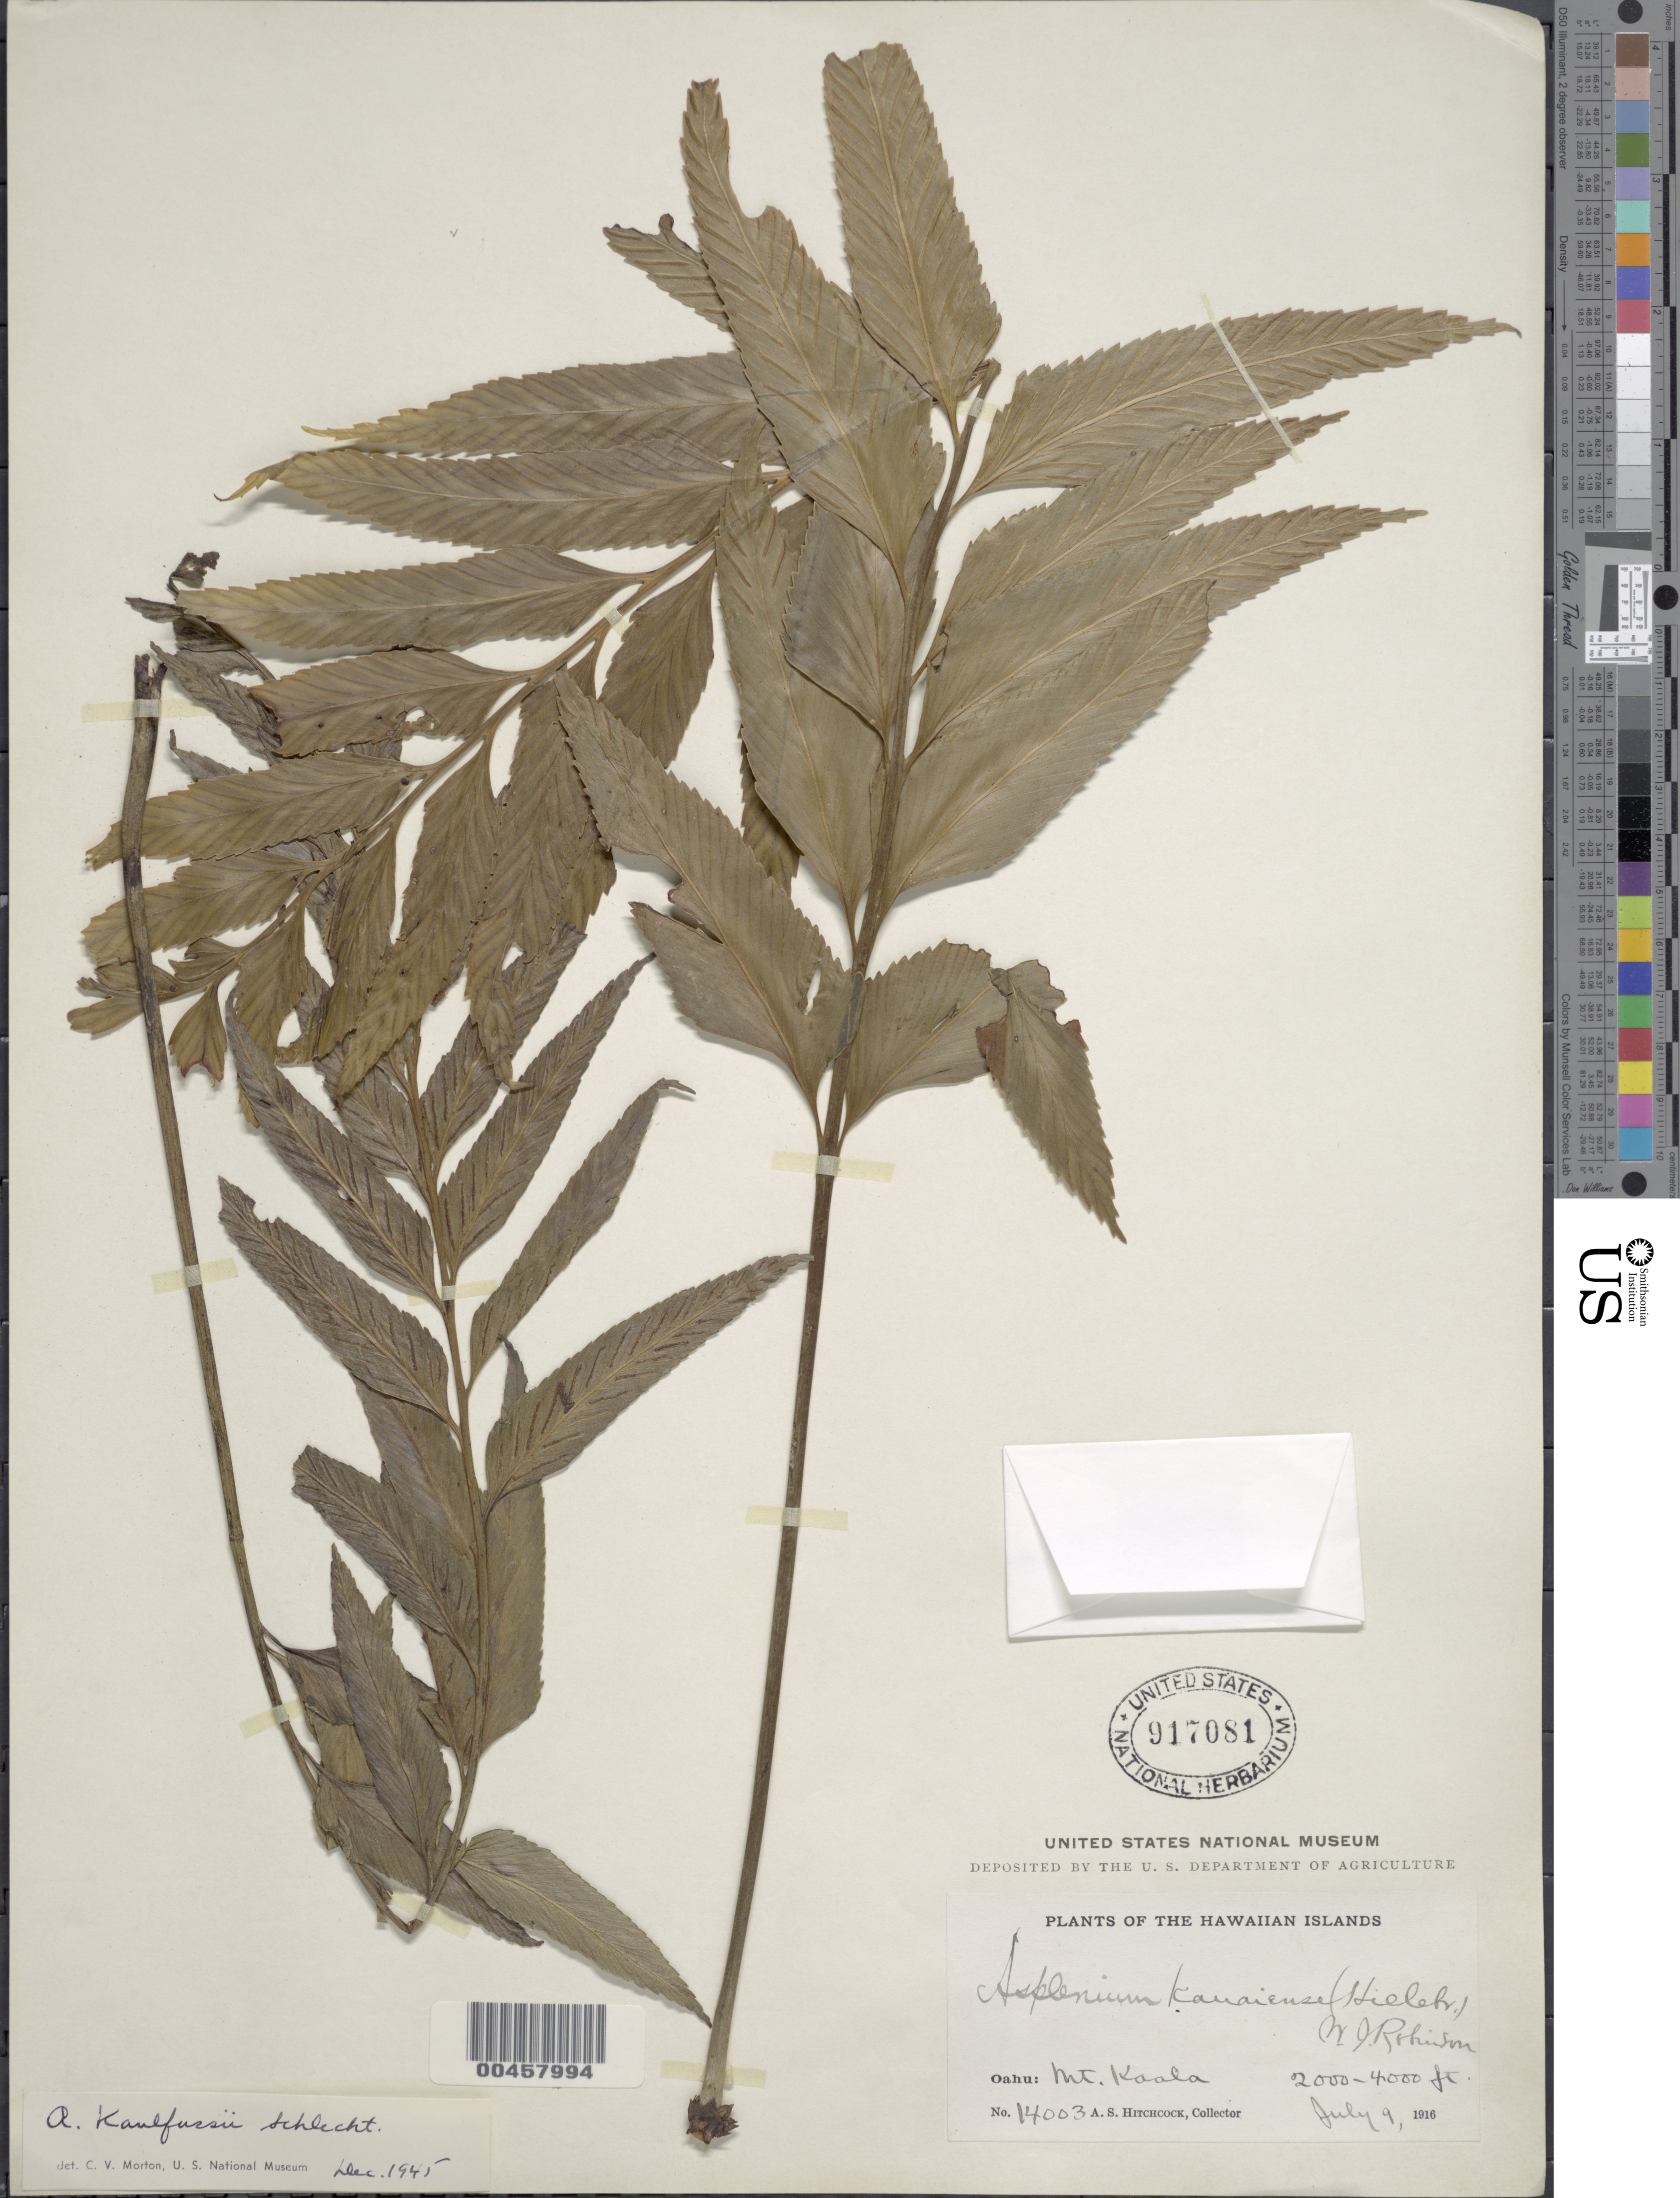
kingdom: Plantae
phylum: Tracheophyta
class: Polypodiopsida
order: Polypodiales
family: Aspleniaceae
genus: Asplenium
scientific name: Asplenium kaulfussii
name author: Schltdl.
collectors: A. S. Hitchcock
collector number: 14003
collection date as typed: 9 Jul 1916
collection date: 1916-07-09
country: United States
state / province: Hawaii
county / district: Honolulu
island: Oahu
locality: Mt. Kaala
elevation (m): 610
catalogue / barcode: US 917081